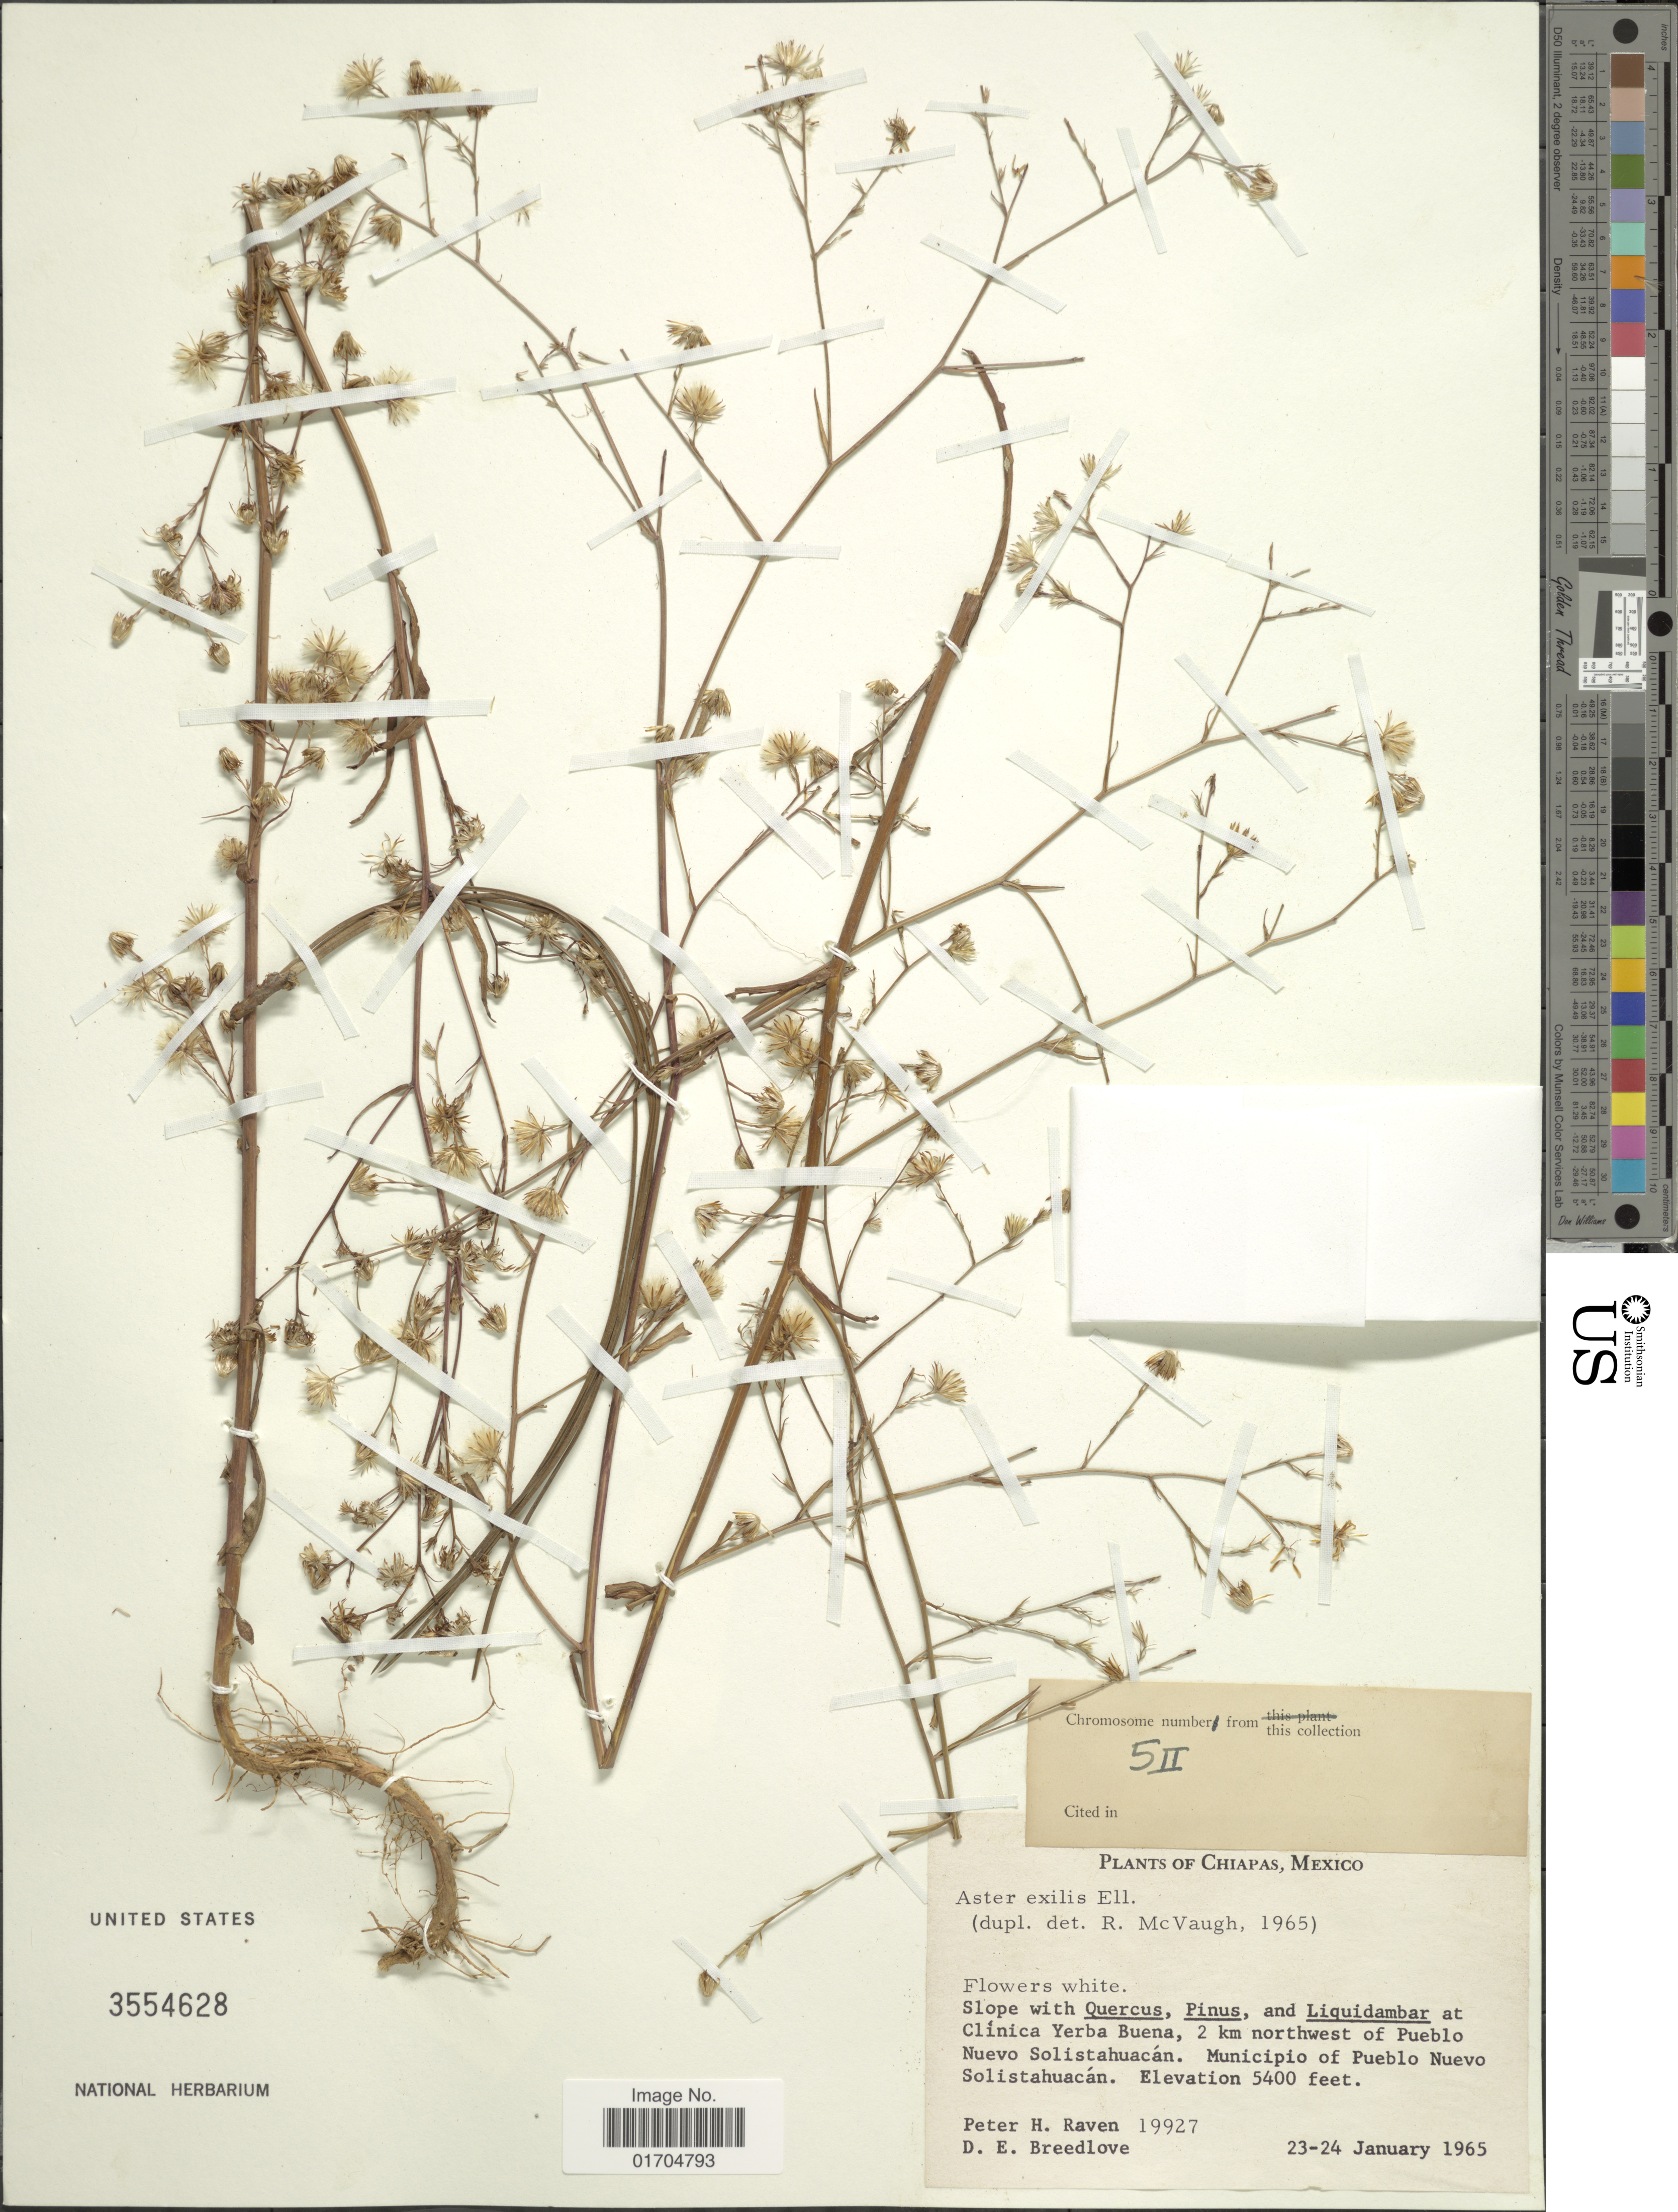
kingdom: Plantae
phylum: Tracheophyta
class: Magnoliopsida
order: Asterales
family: Asteraceae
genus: Symphyotrichum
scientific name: Symphyotrichum subulatum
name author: (Michx.) G.L. Nesom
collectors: P. Raven & D. E. Breedlove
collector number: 19927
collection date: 1965-01-23/1965-01-24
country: Mexico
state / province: Chiapas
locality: At Clinica Yerba Buena, 2 km northwest of Pueblo Nuevo Solistahuacán, Municipio of Pueblo Nuevo Solistahuacán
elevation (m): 1646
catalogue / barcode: US 3554628